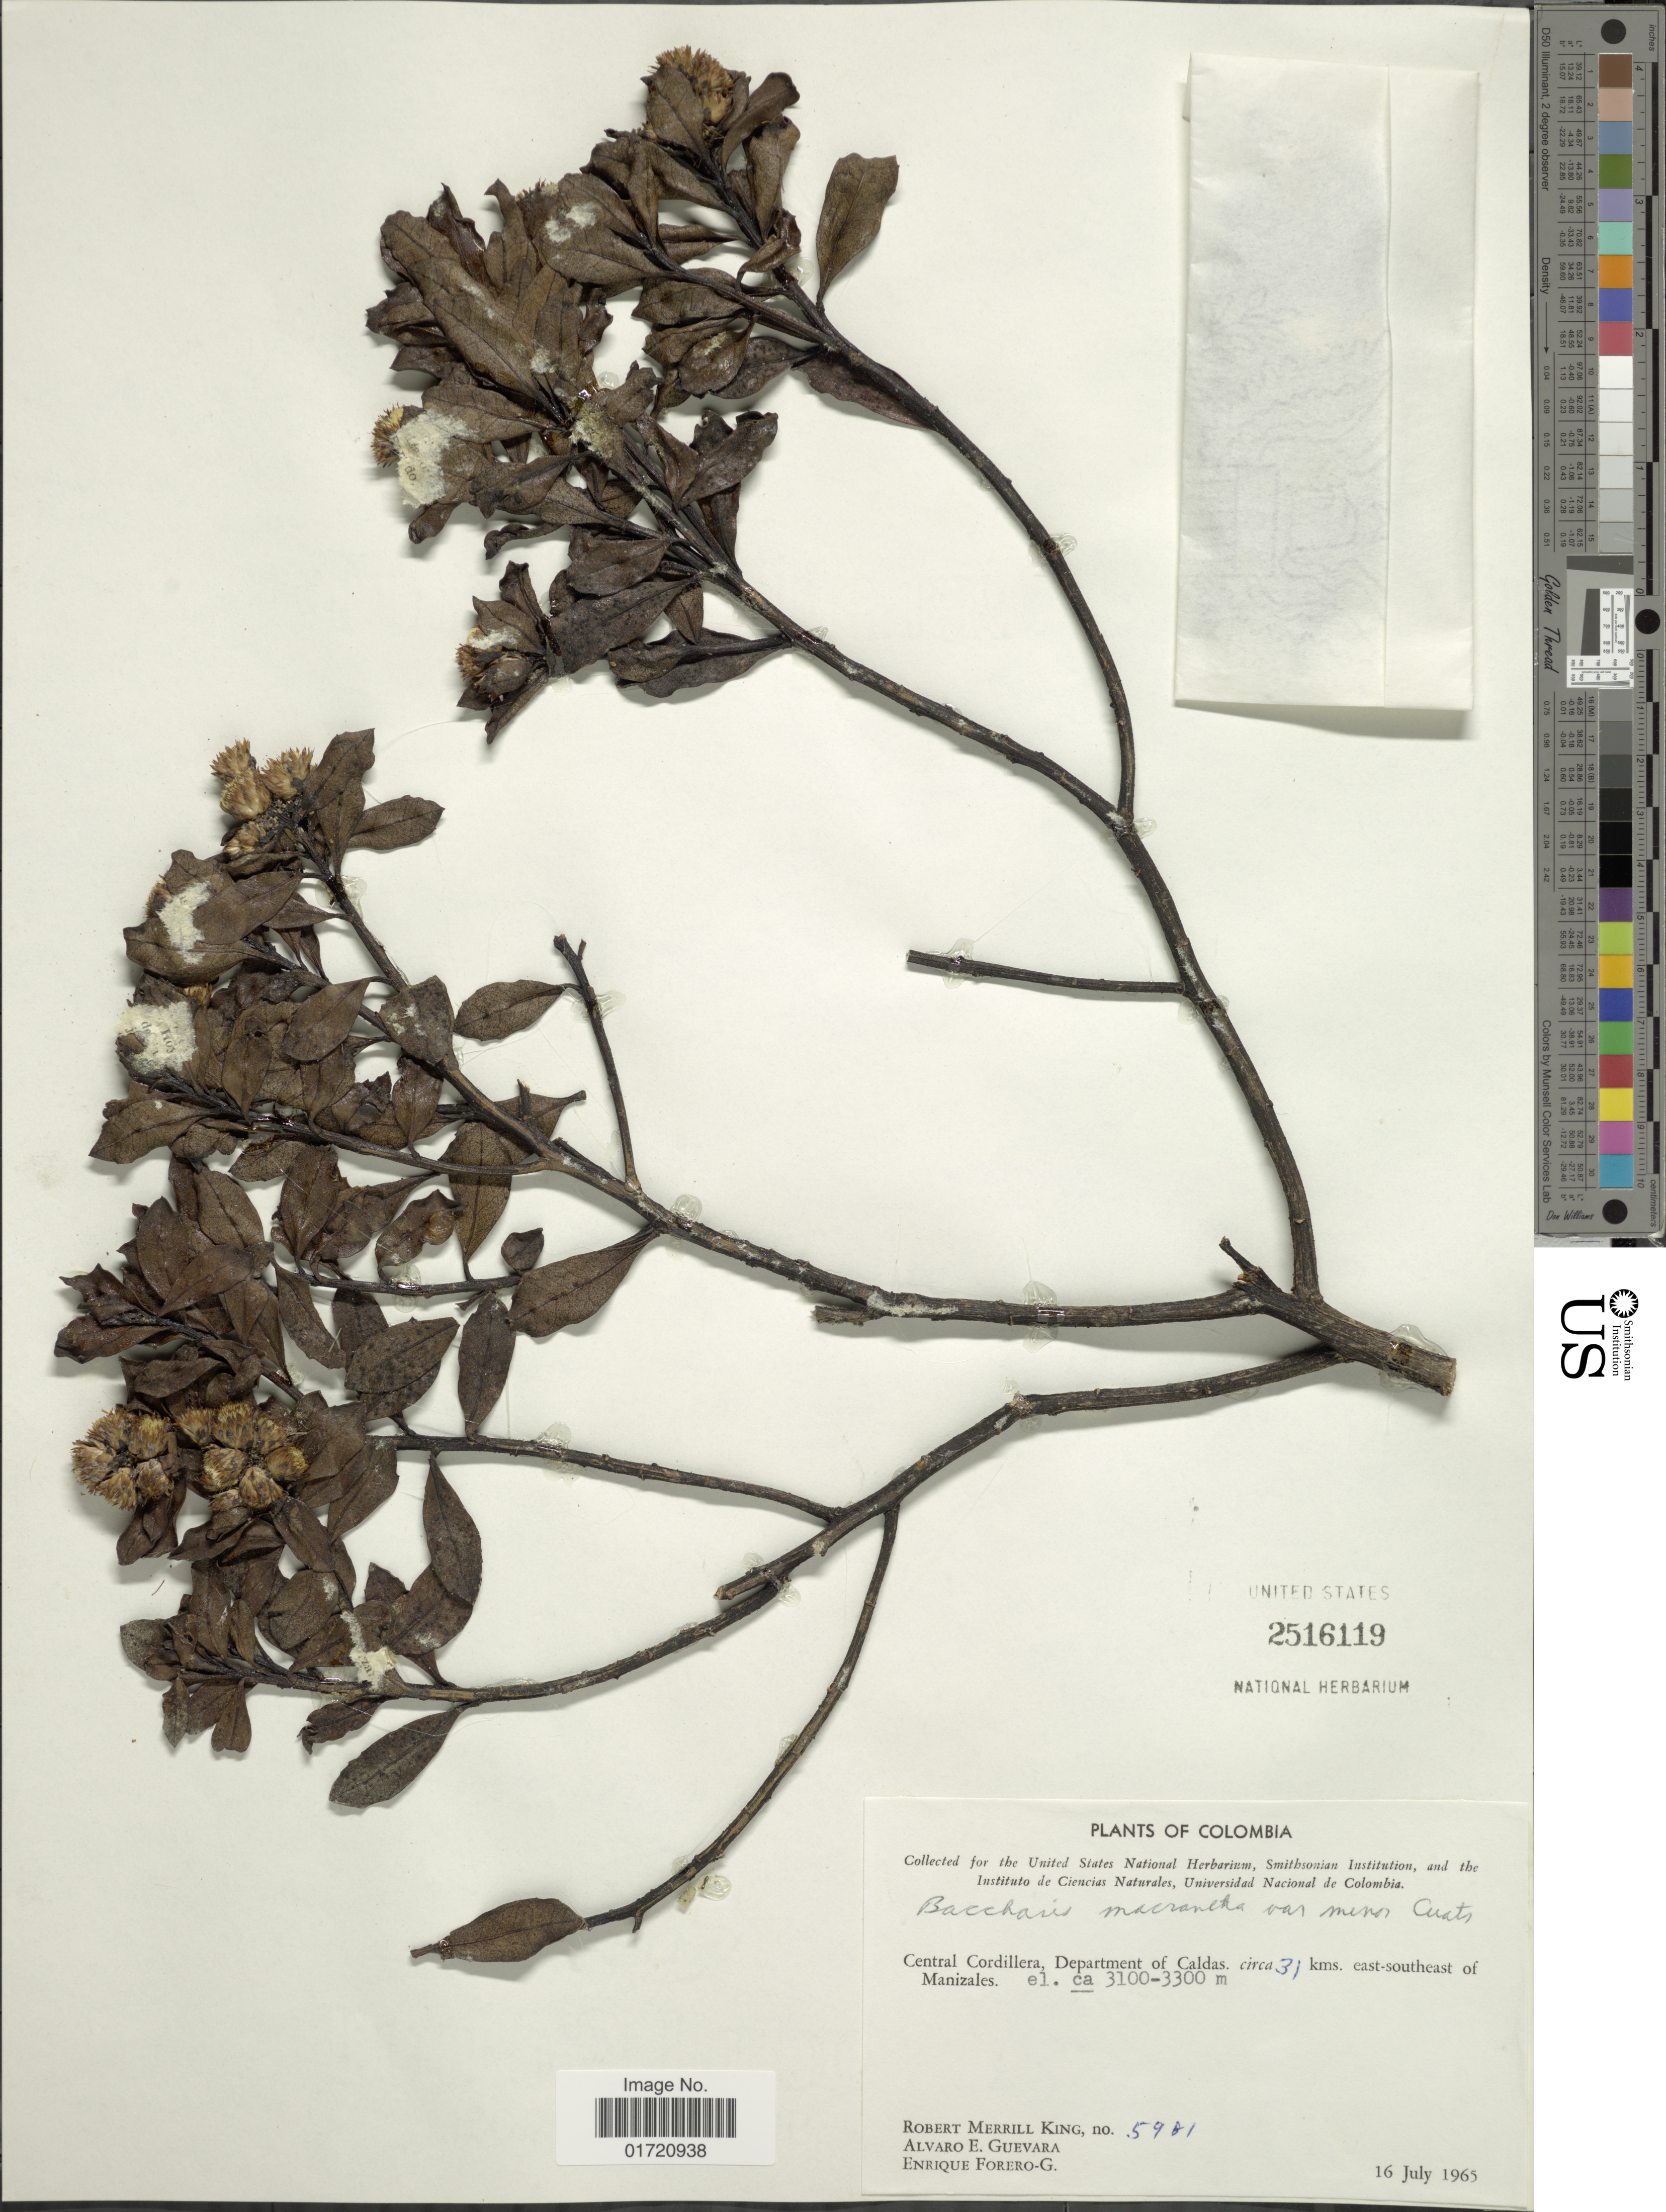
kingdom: Plantae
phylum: Tracheophyta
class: Magnoliopsida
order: Asterales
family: Asteraceae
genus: Baccharis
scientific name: Baccharis macrantha subsp. minor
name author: (Cuatrec.) Cuatrec.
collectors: R. M. King, A. E. Guevara & E. Forero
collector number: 5901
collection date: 1965-07-16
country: Colombia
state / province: Caldas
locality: Central Cordillera, circa 31 kms east-southeast of Manizales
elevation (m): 3100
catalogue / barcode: US 2516119